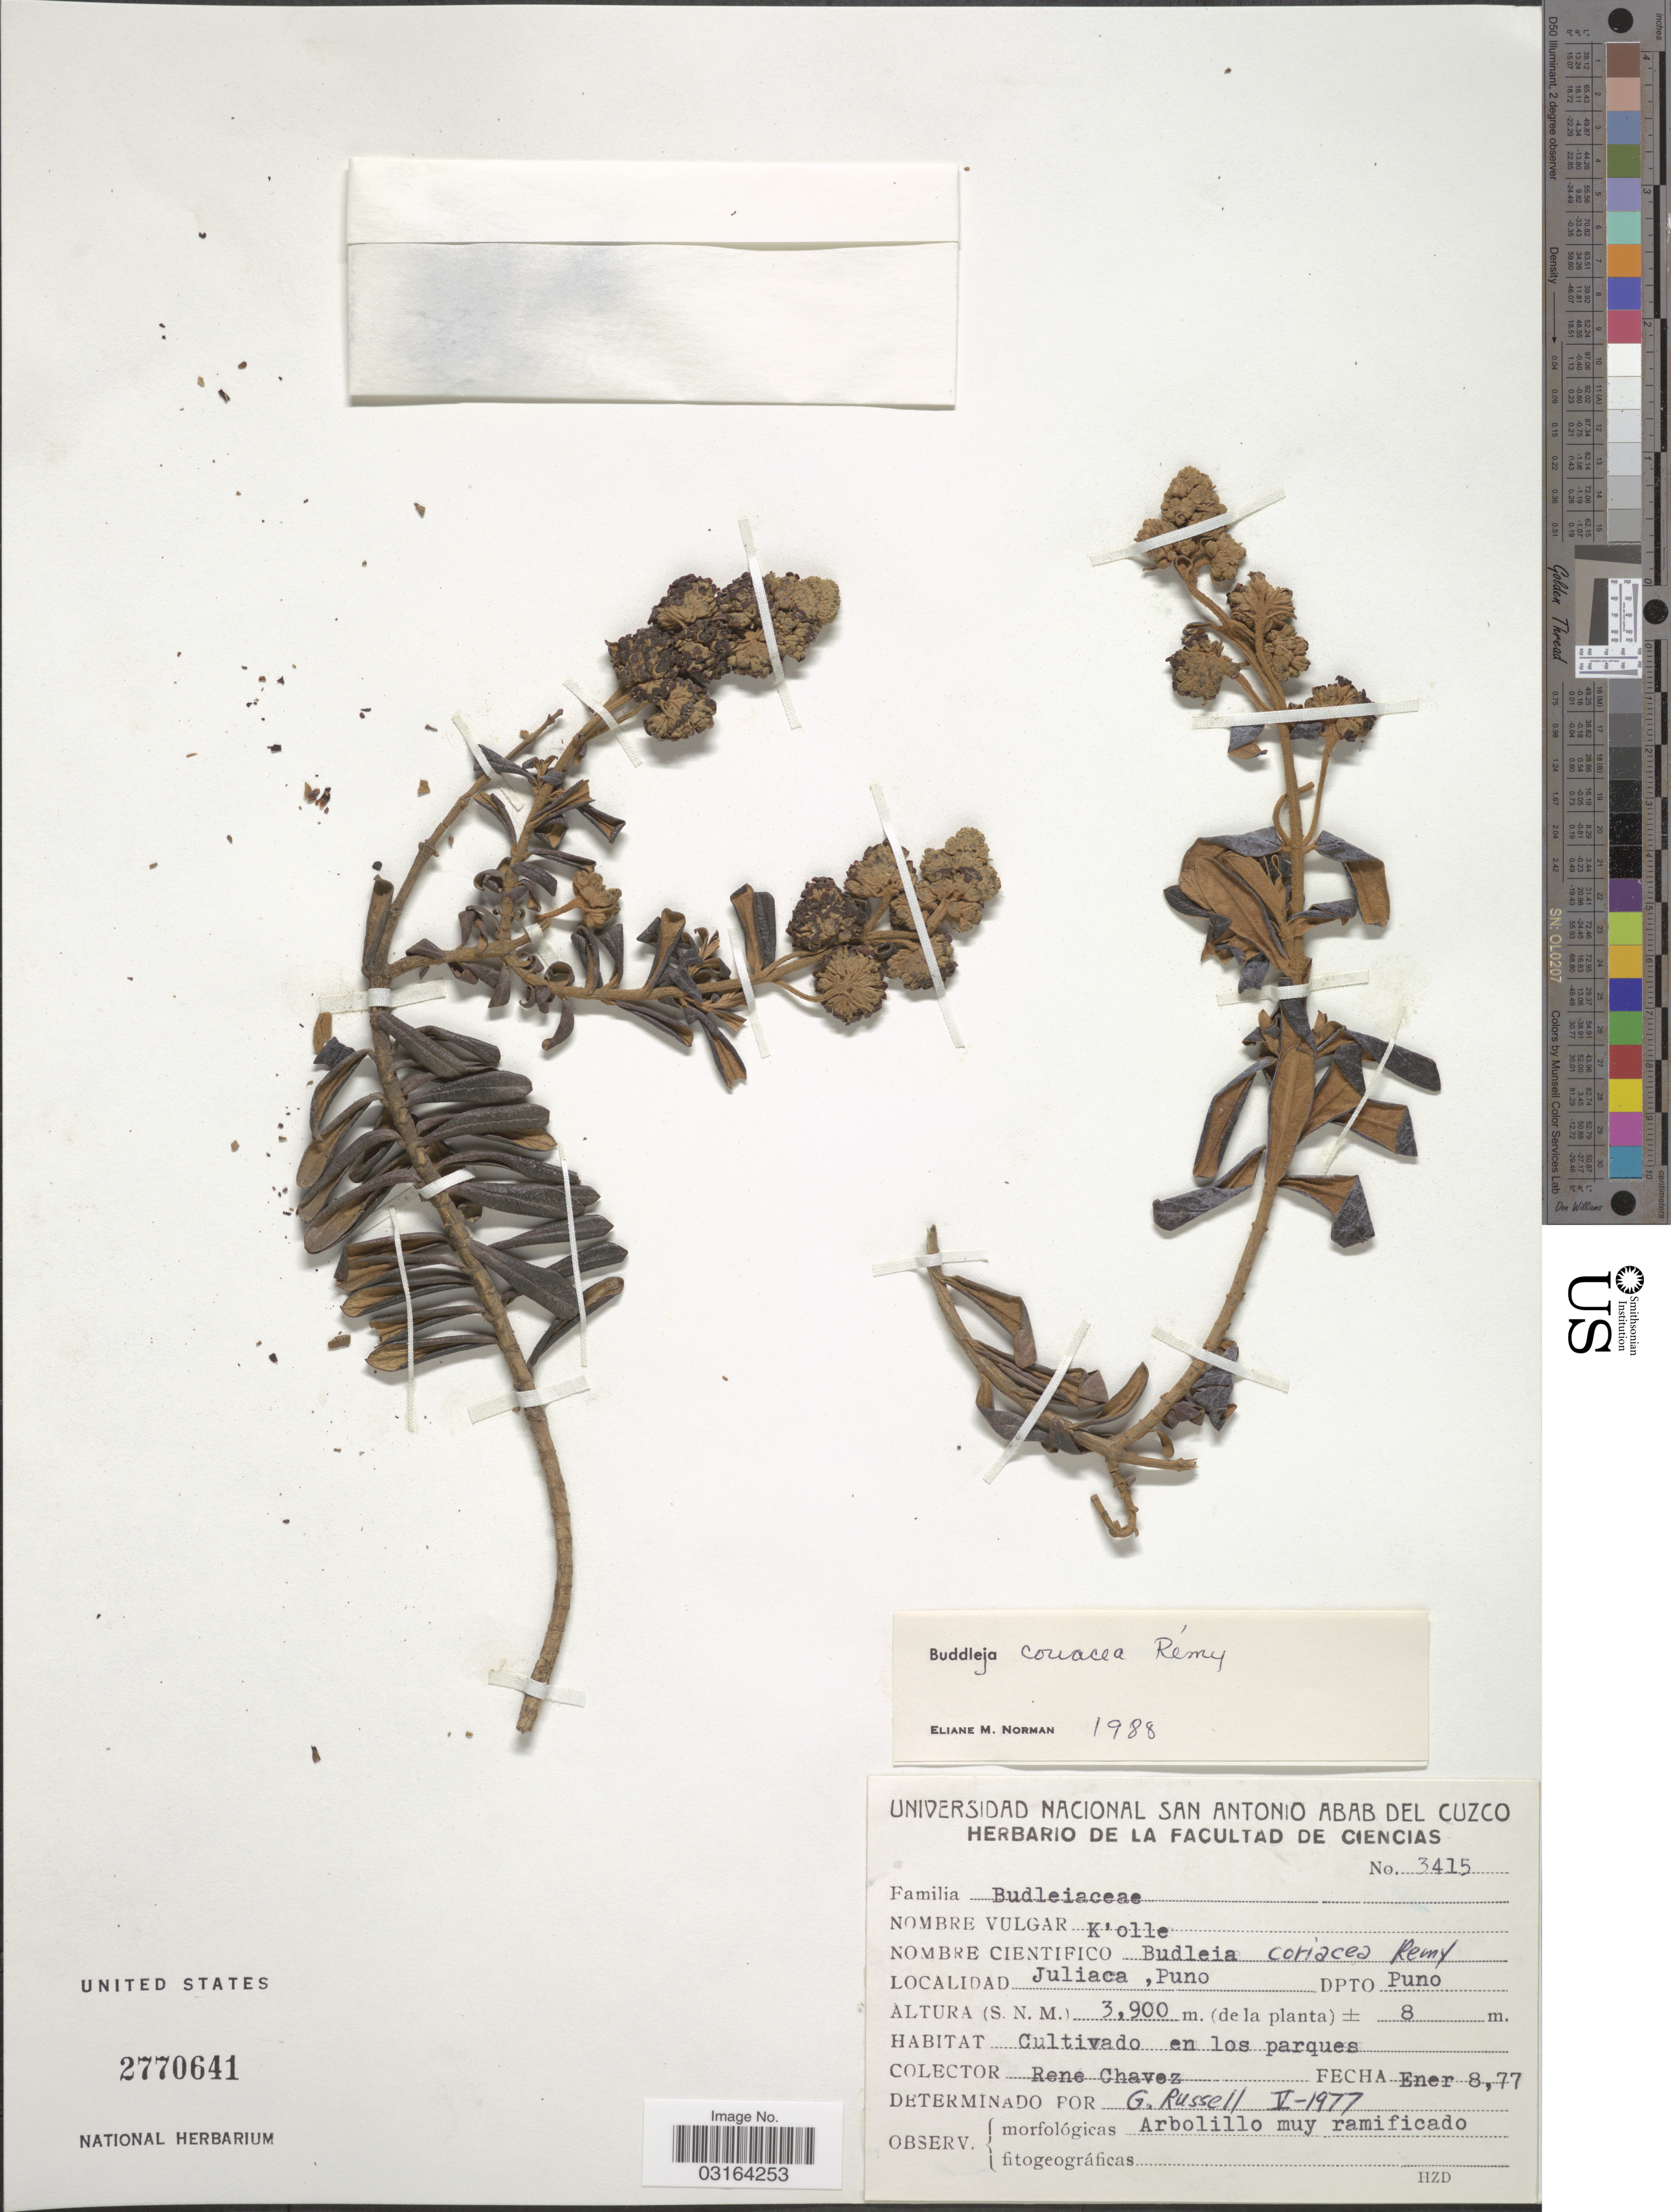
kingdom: Plantae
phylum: Tracheophyta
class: Magnoliopsida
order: Lamiales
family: Scrophulariaceae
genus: Buddleja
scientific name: Buddleja coriacea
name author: Remy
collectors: R. Chávez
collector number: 3415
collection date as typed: Transcribed d/m/y: 8/1/77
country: Peru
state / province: Puno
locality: Juliaca, Puno, Dpto. Puno.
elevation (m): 3900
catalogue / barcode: US 2770641